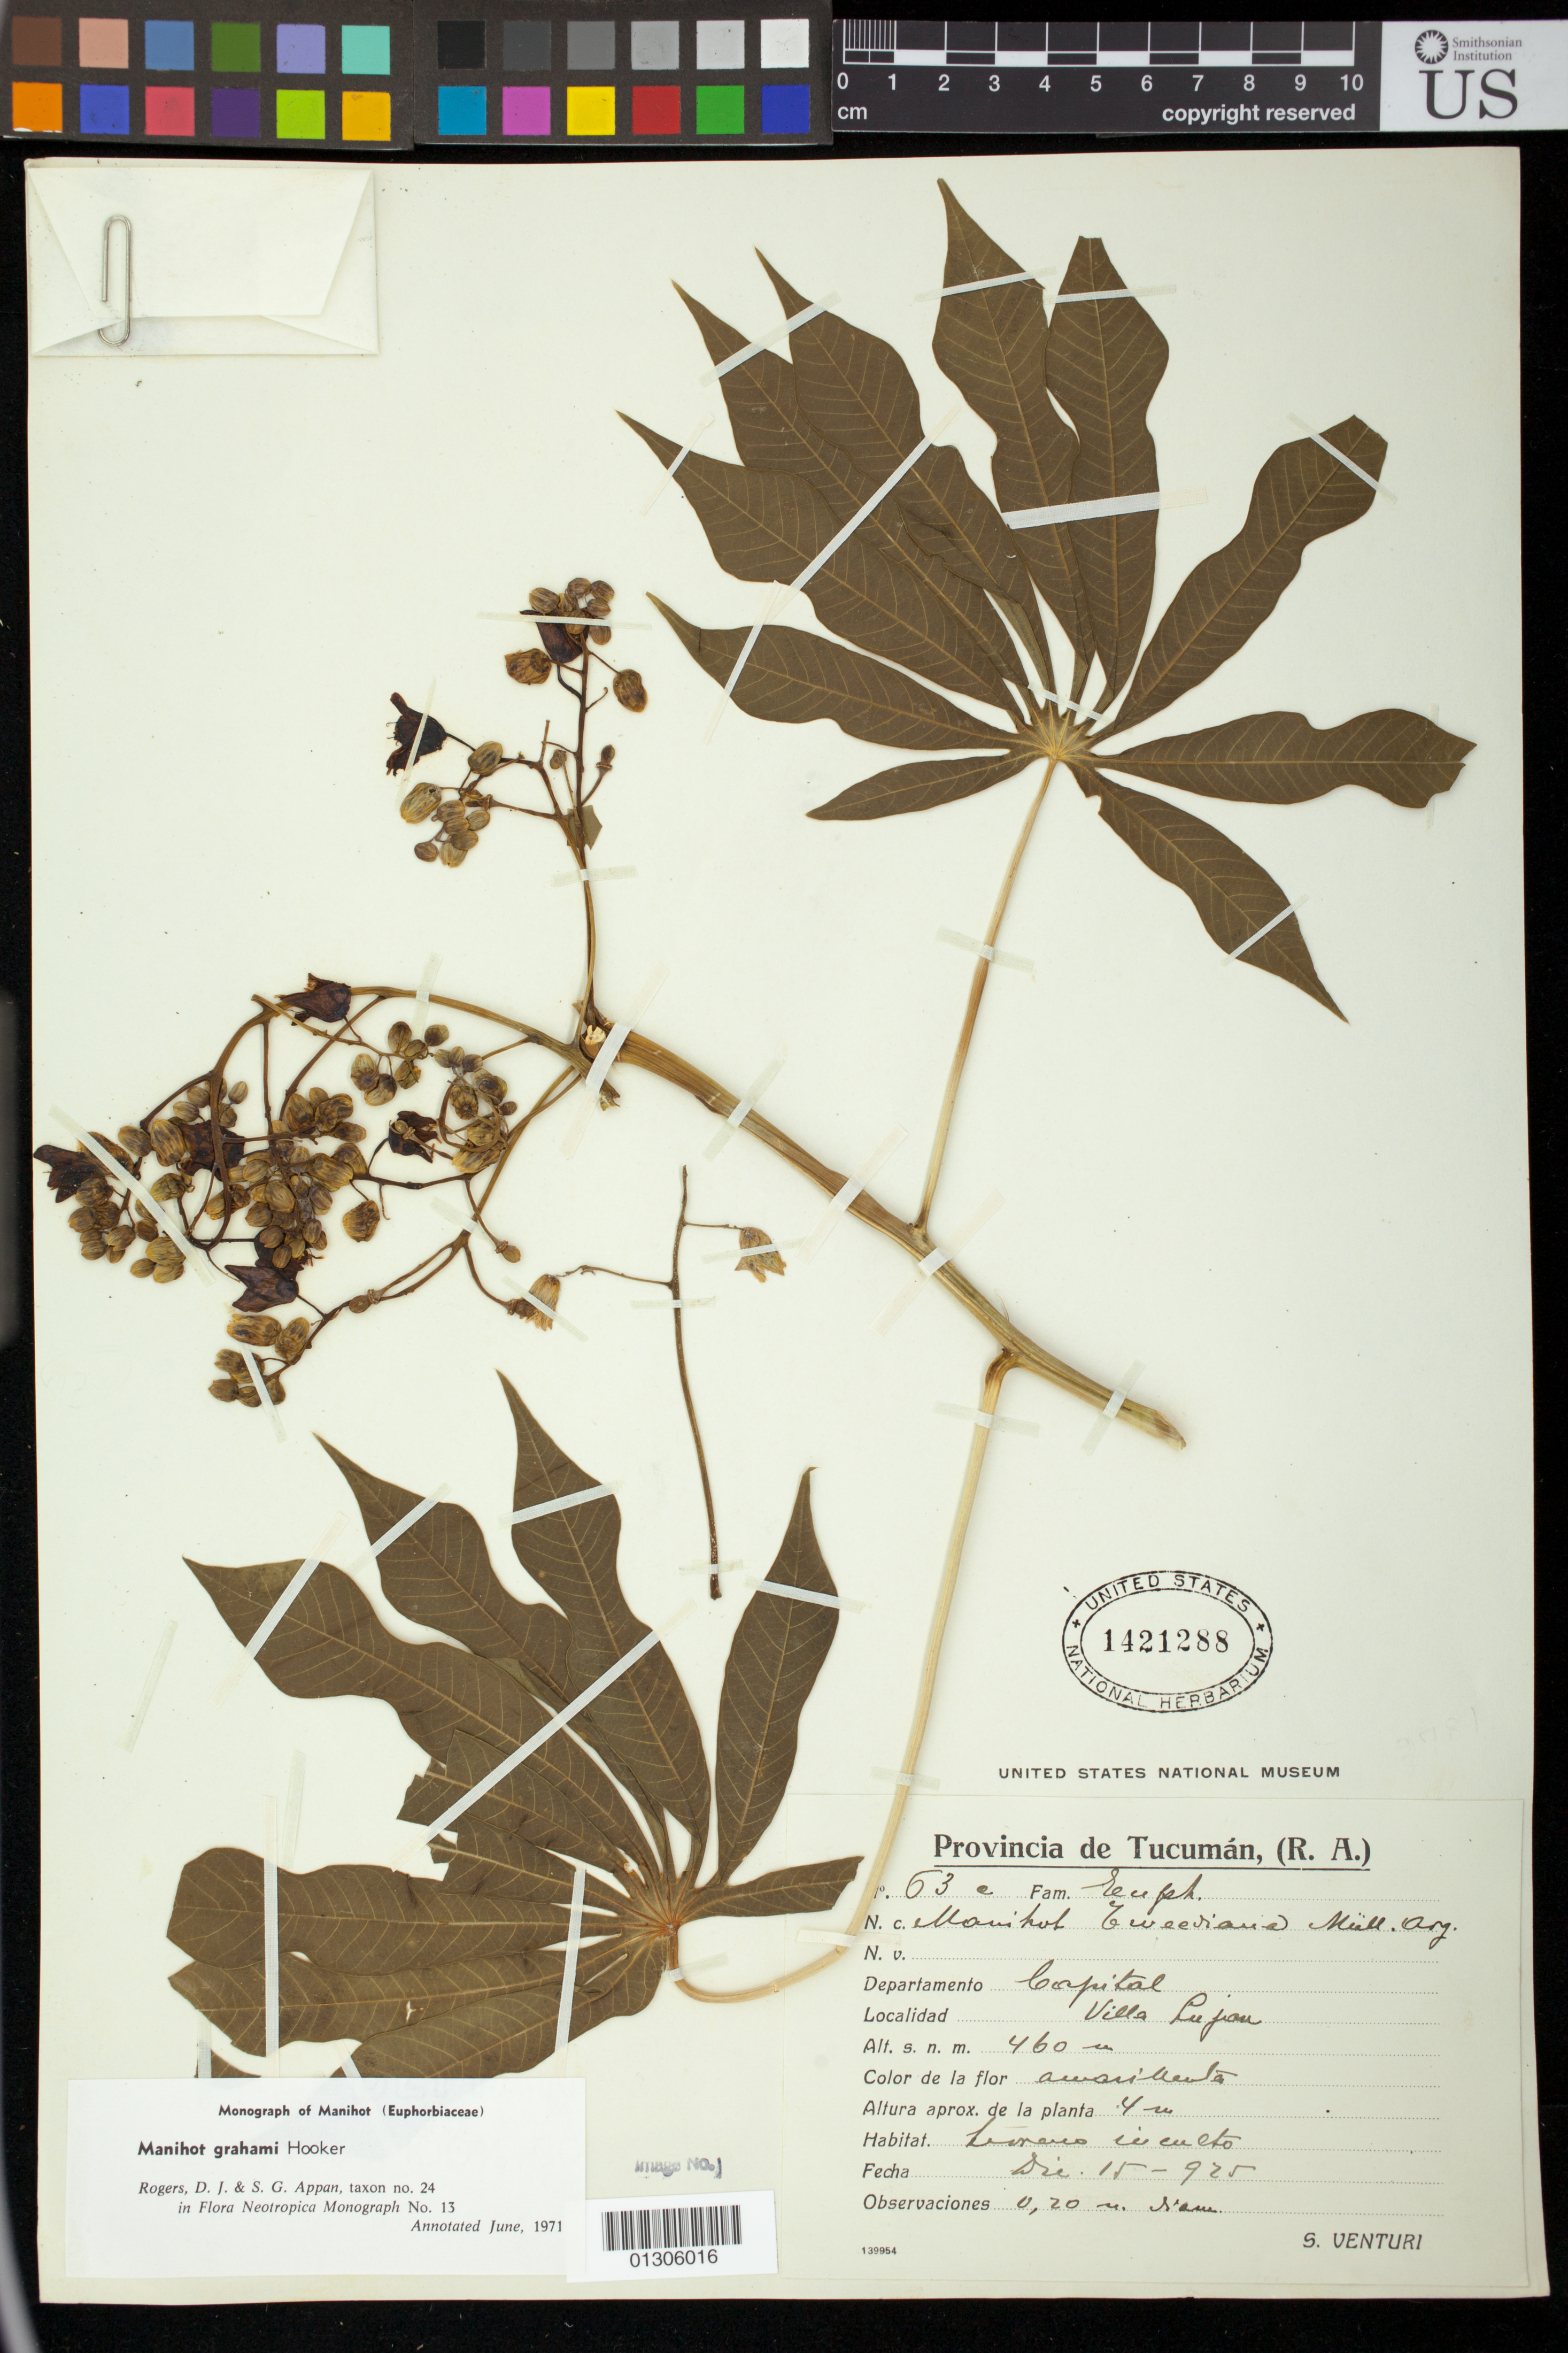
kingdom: Plantae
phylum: Tracheophyta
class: Magnoliopsida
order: Malpighiales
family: Euphorbiaceae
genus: Manihot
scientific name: Manihot grahamii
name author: Hook.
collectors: S. Venturi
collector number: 63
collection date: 1925-12-15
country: Argentina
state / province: Tucumán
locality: Capital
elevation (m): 460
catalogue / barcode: US 1421288